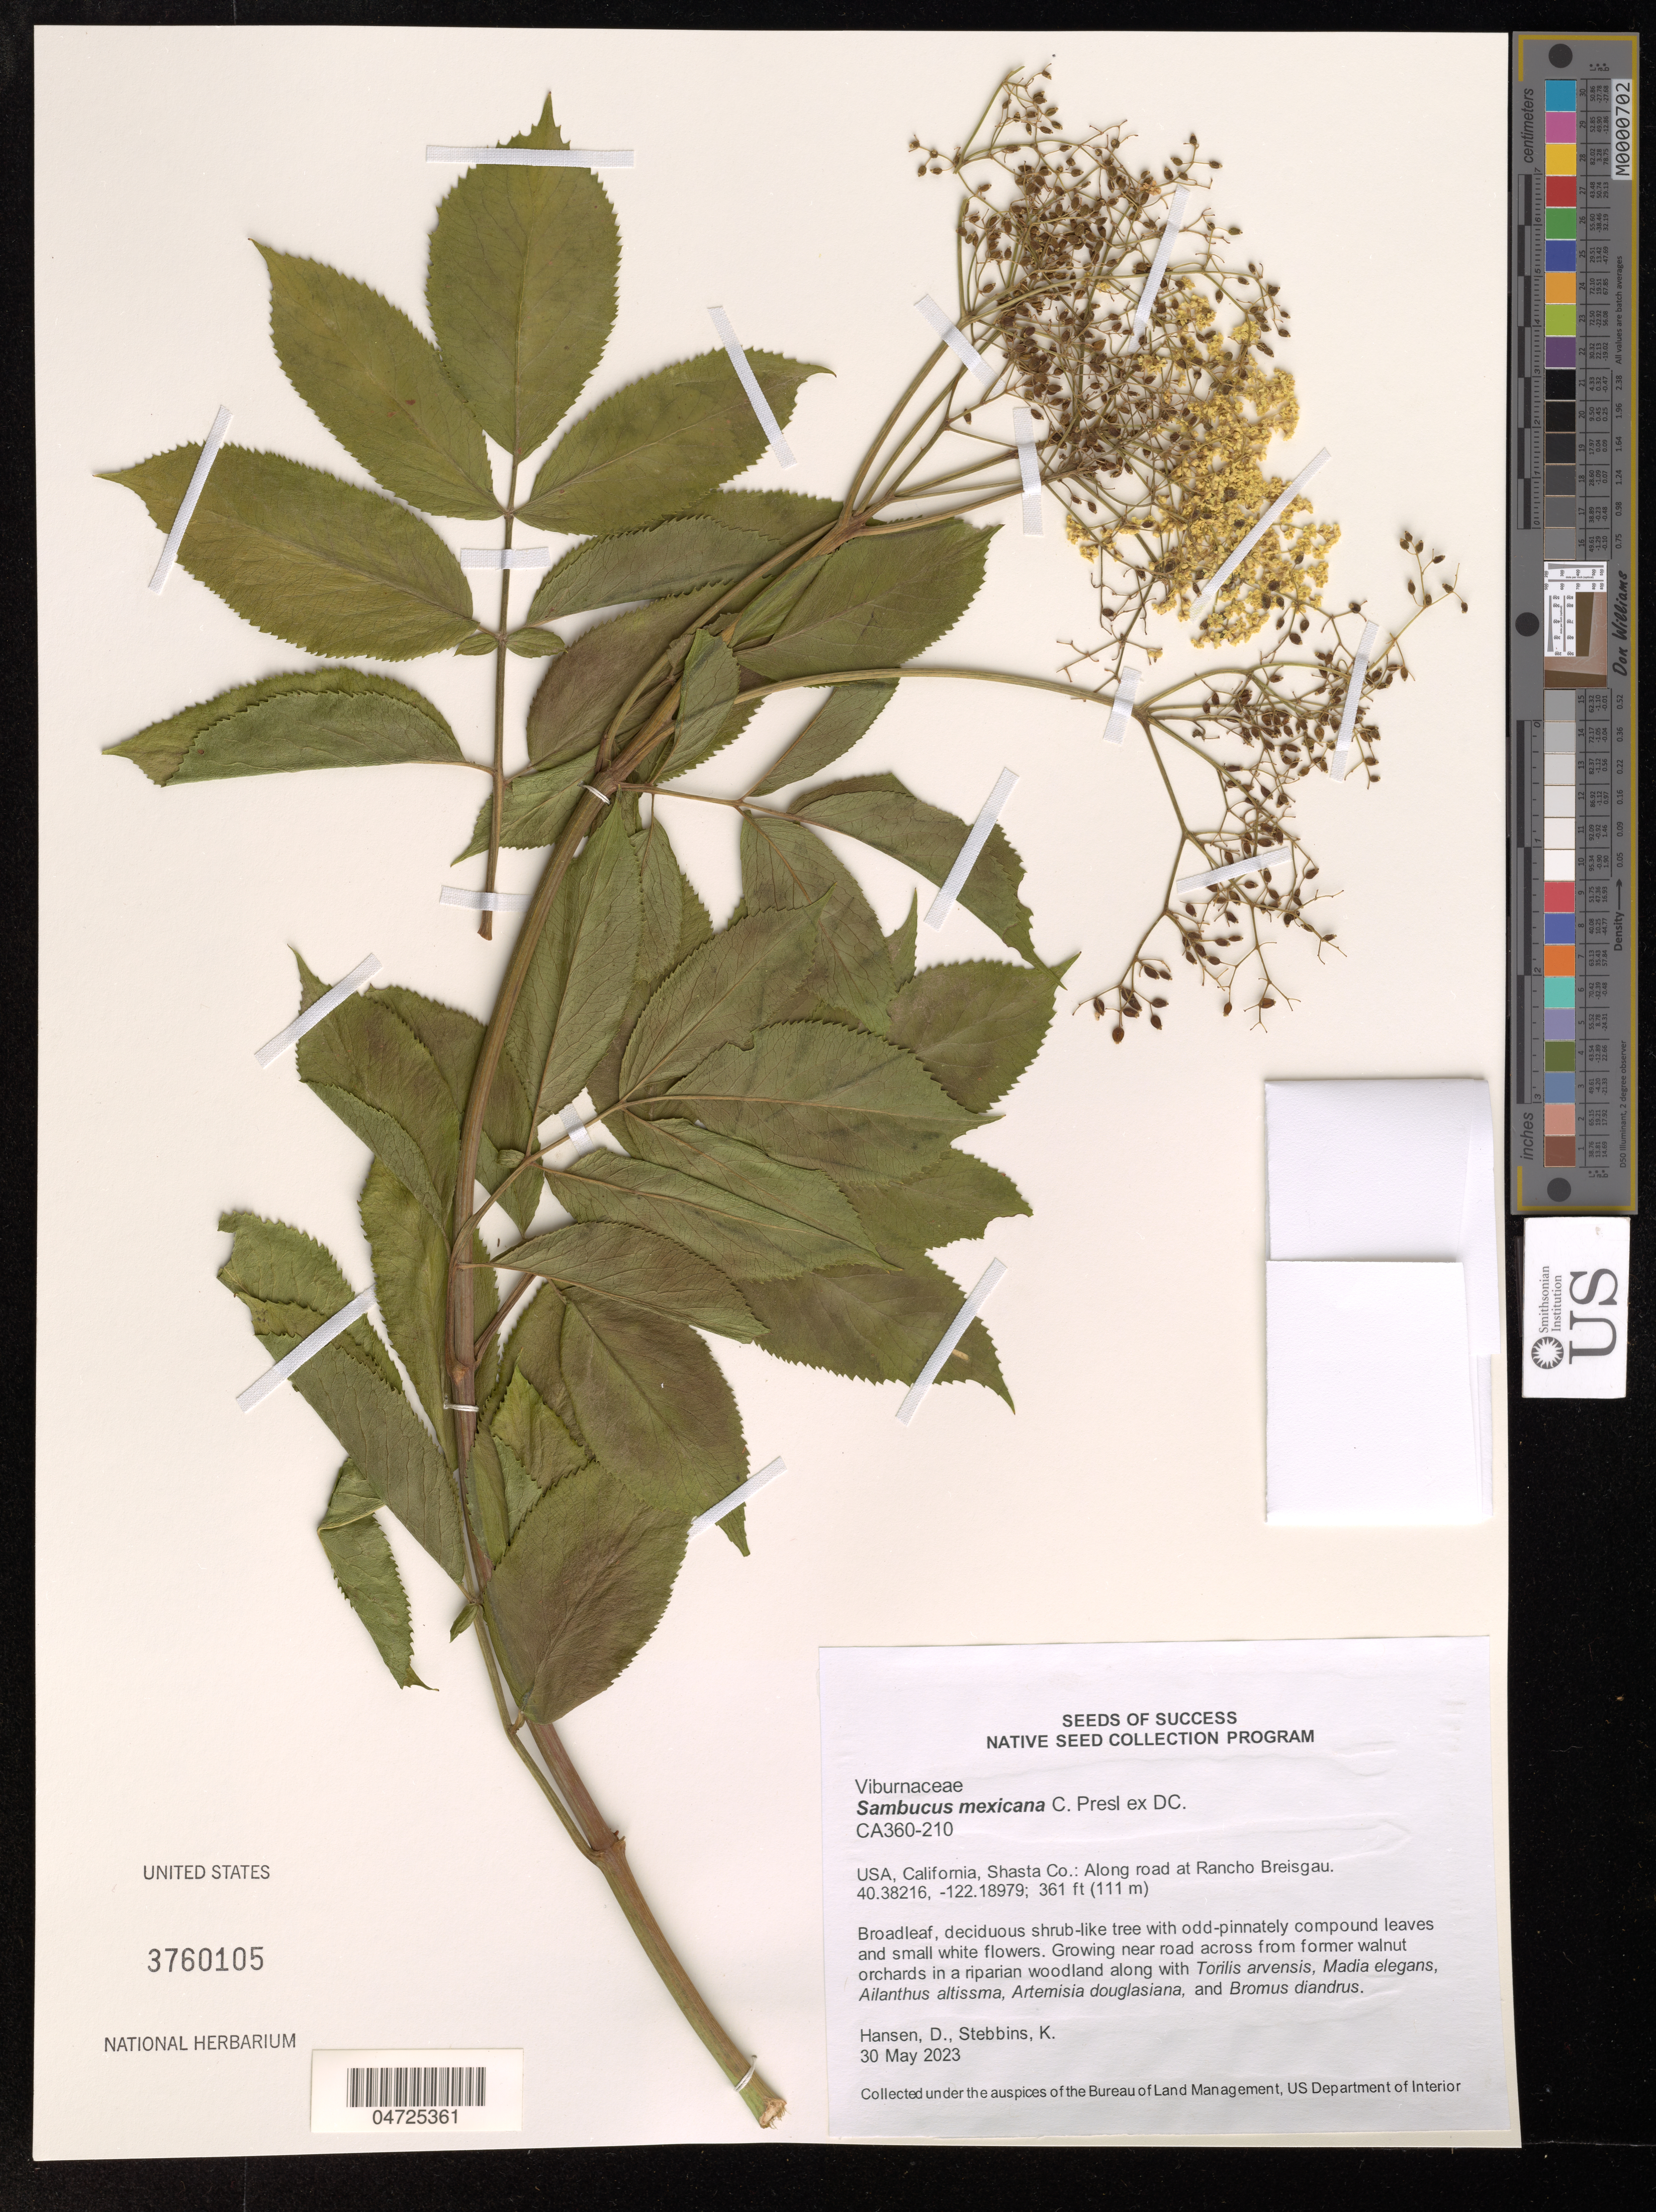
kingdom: Plantae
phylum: Tracheophyta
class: Magnoliopsida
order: Dipsacales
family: Viburnaceae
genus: Sambucus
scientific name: Sambucus mexicana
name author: C. Presl ex DC.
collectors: D. R. Hansen & K. Stebbins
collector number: CA360-210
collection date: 2023-05-30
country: United States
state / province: California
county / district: Shasta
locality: Shasta Co.: Along road at Rancho Breisgau.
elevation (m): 110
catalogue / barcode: US 3760105